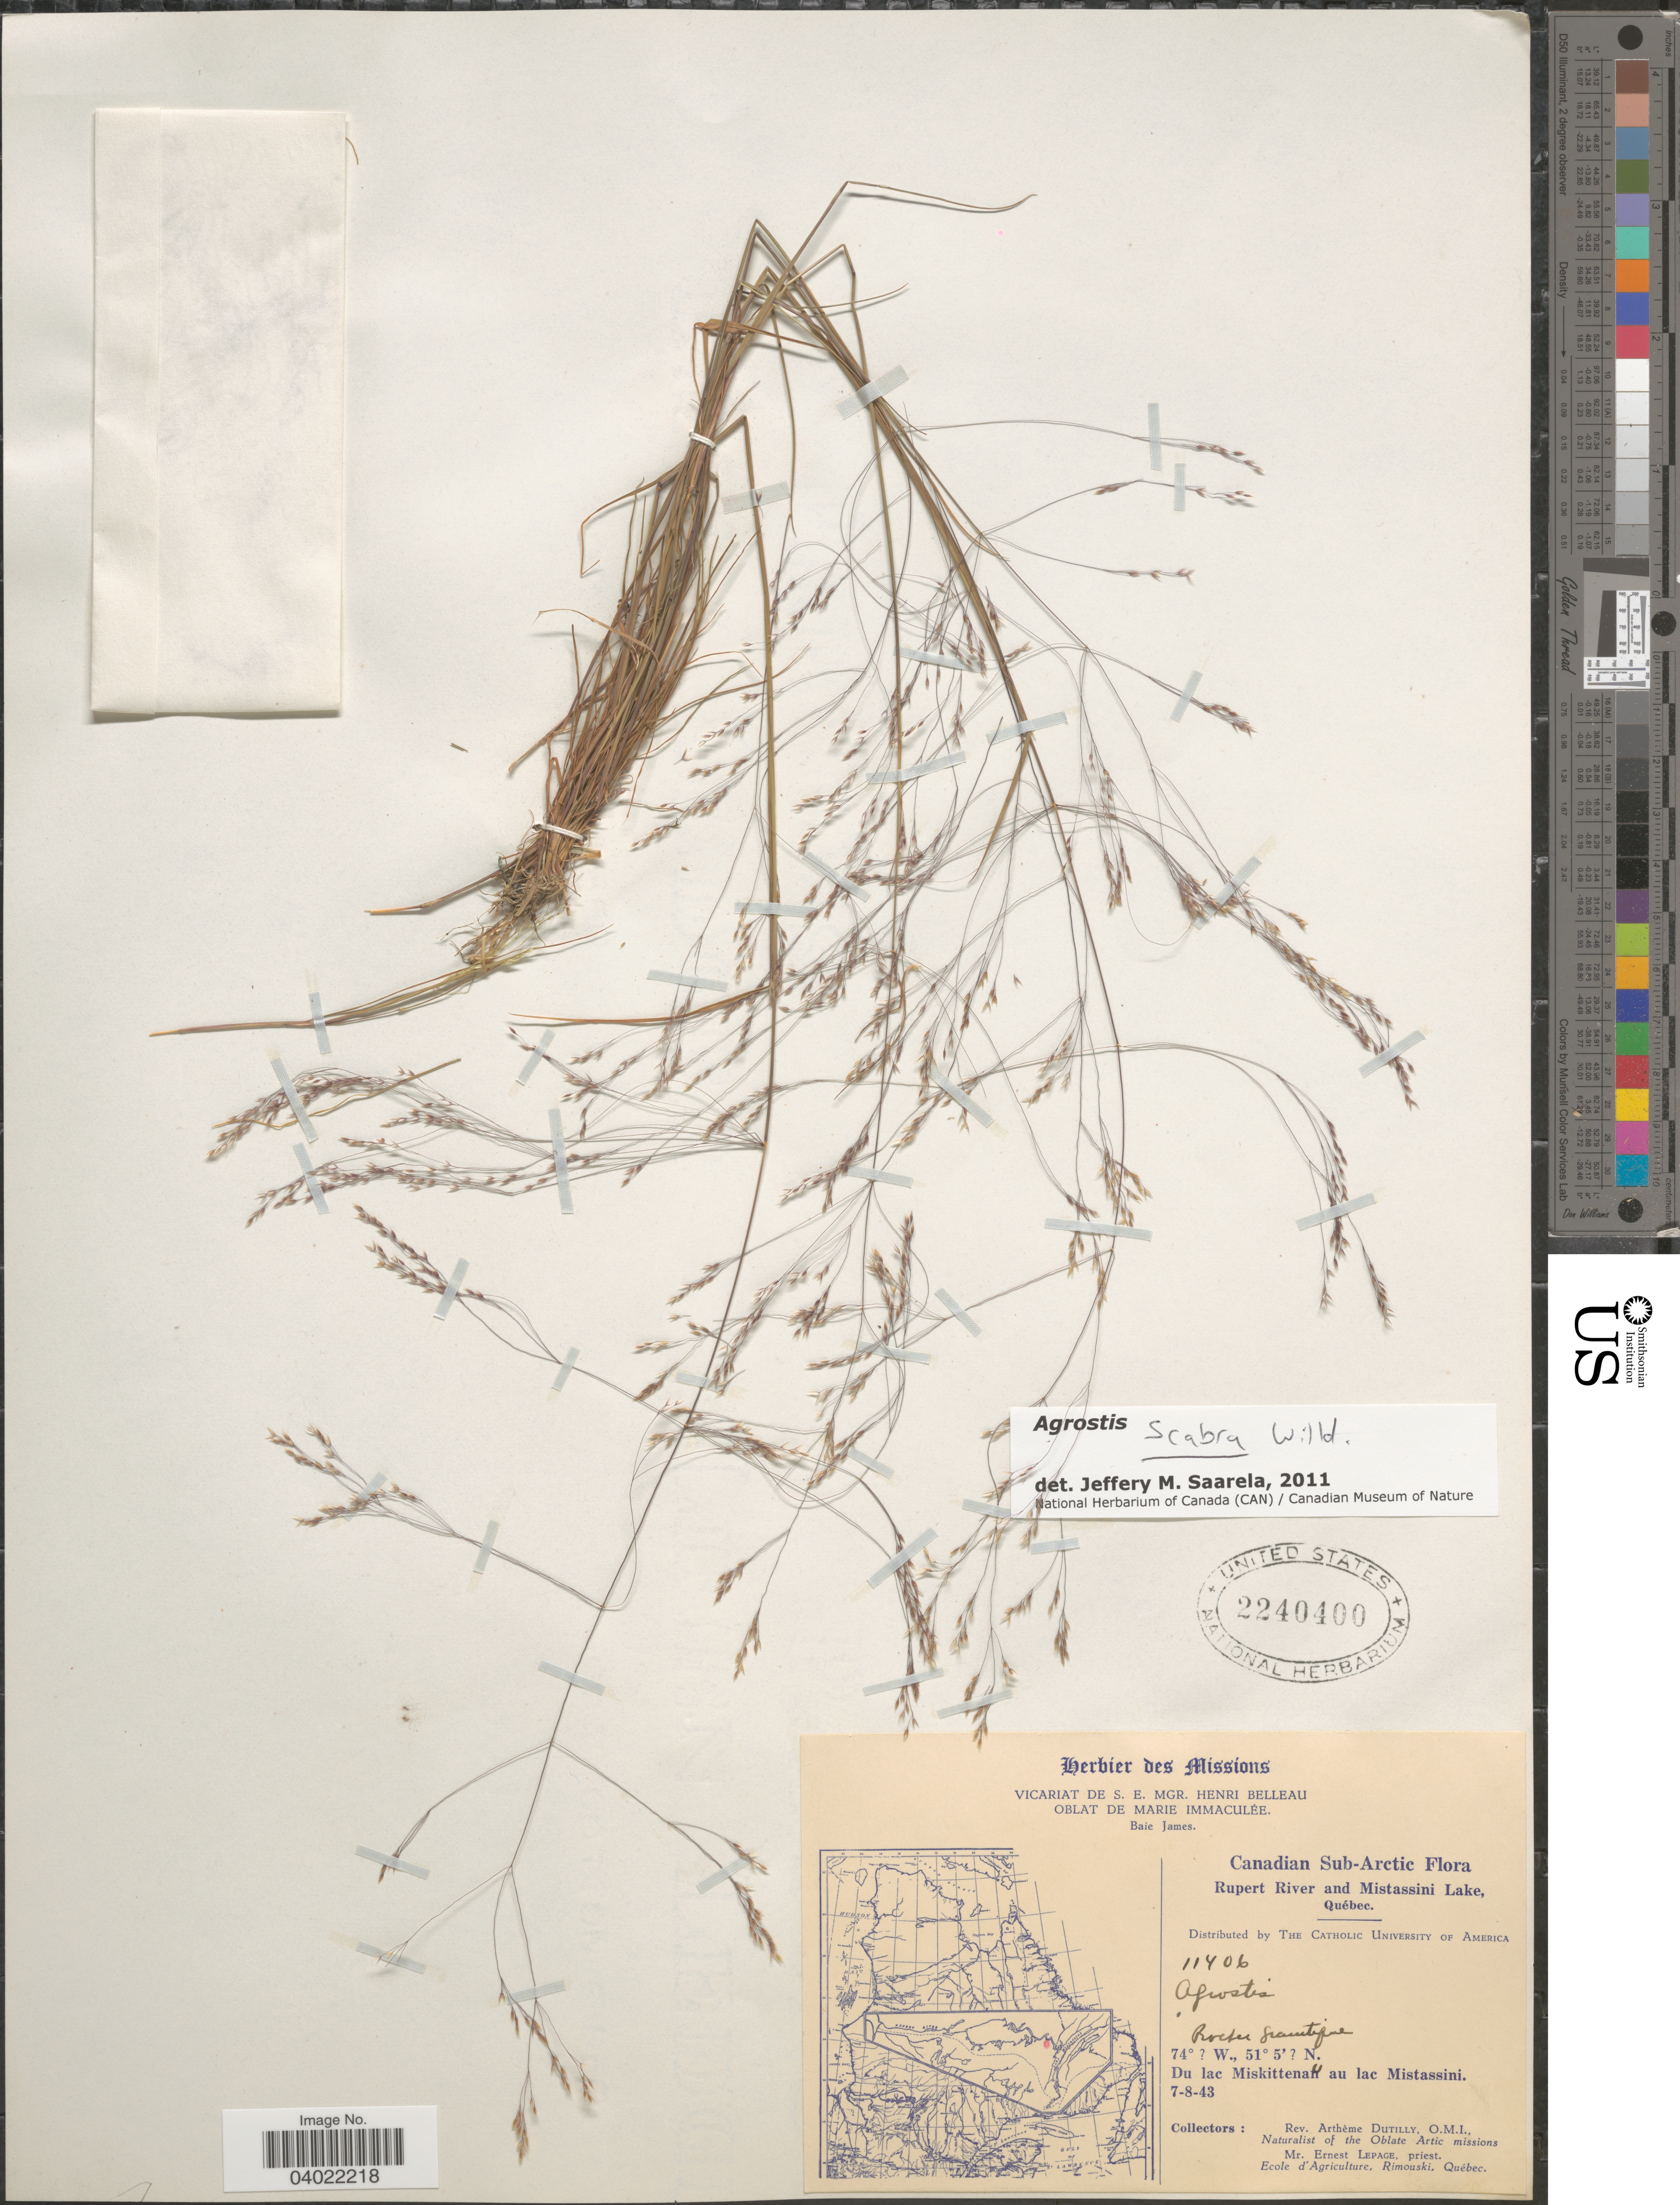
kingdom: Plantae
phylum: Tracheophyta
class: Liliopsida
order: Poales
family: Poaceae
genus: Agrostis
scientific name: Agrostis scabra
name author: Willd.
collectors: A. Dutilly & E. Lepage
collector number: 11406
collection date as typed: Transcribed d/m/y: 7/8/43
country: Canada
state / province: Quebec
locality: Canadian Sub-Arctic. Rupert River and Mistassini Lake. Du lac Miskittenau au lac Mistassini.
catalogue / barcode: US 2240400